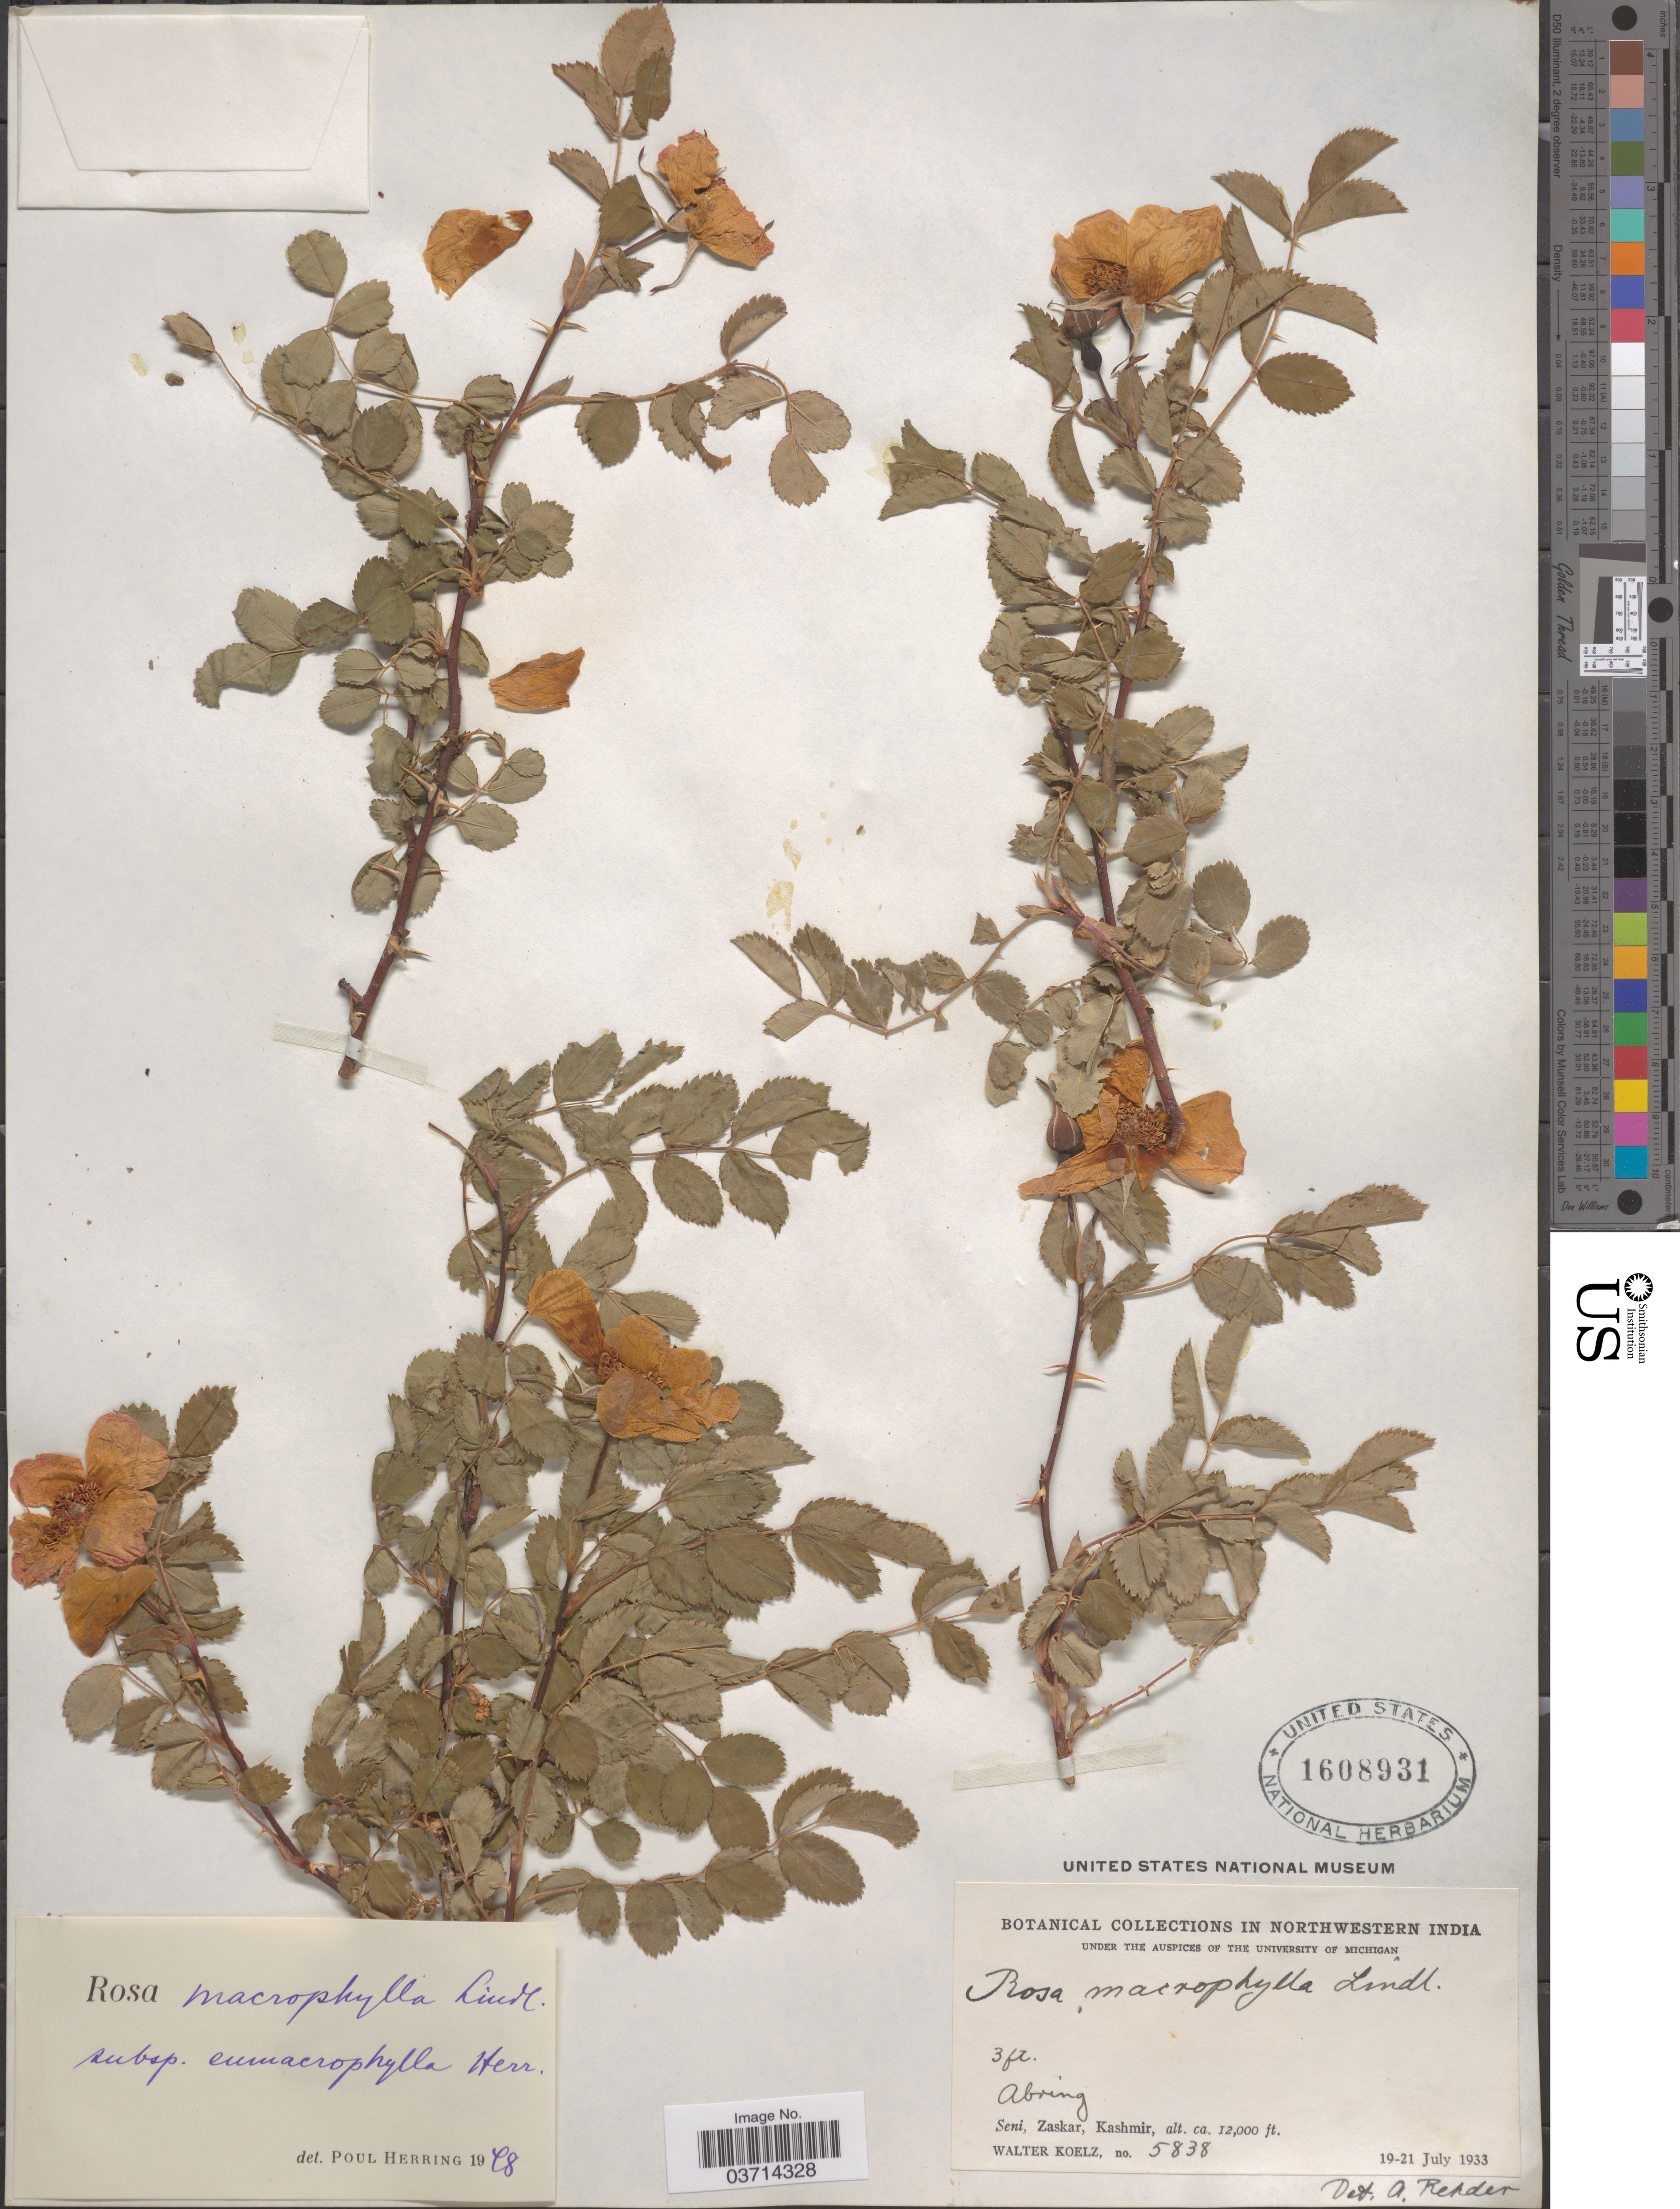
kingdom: Plantae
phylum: Tracheophyta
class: Magnoliopsida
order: Rosales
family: Rosaceae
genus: Rosa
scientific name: Rosa macrophylla var. macrophylla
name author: Lindl.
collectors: W. N. Koelz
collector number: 5838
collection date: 1933-07-19/1933-07-21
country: India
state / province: Jammu and Kashmir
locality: Northwestern India. Abring. Seni, Zaskar, Kashmir.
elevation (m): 3658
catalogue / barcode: US 1608931